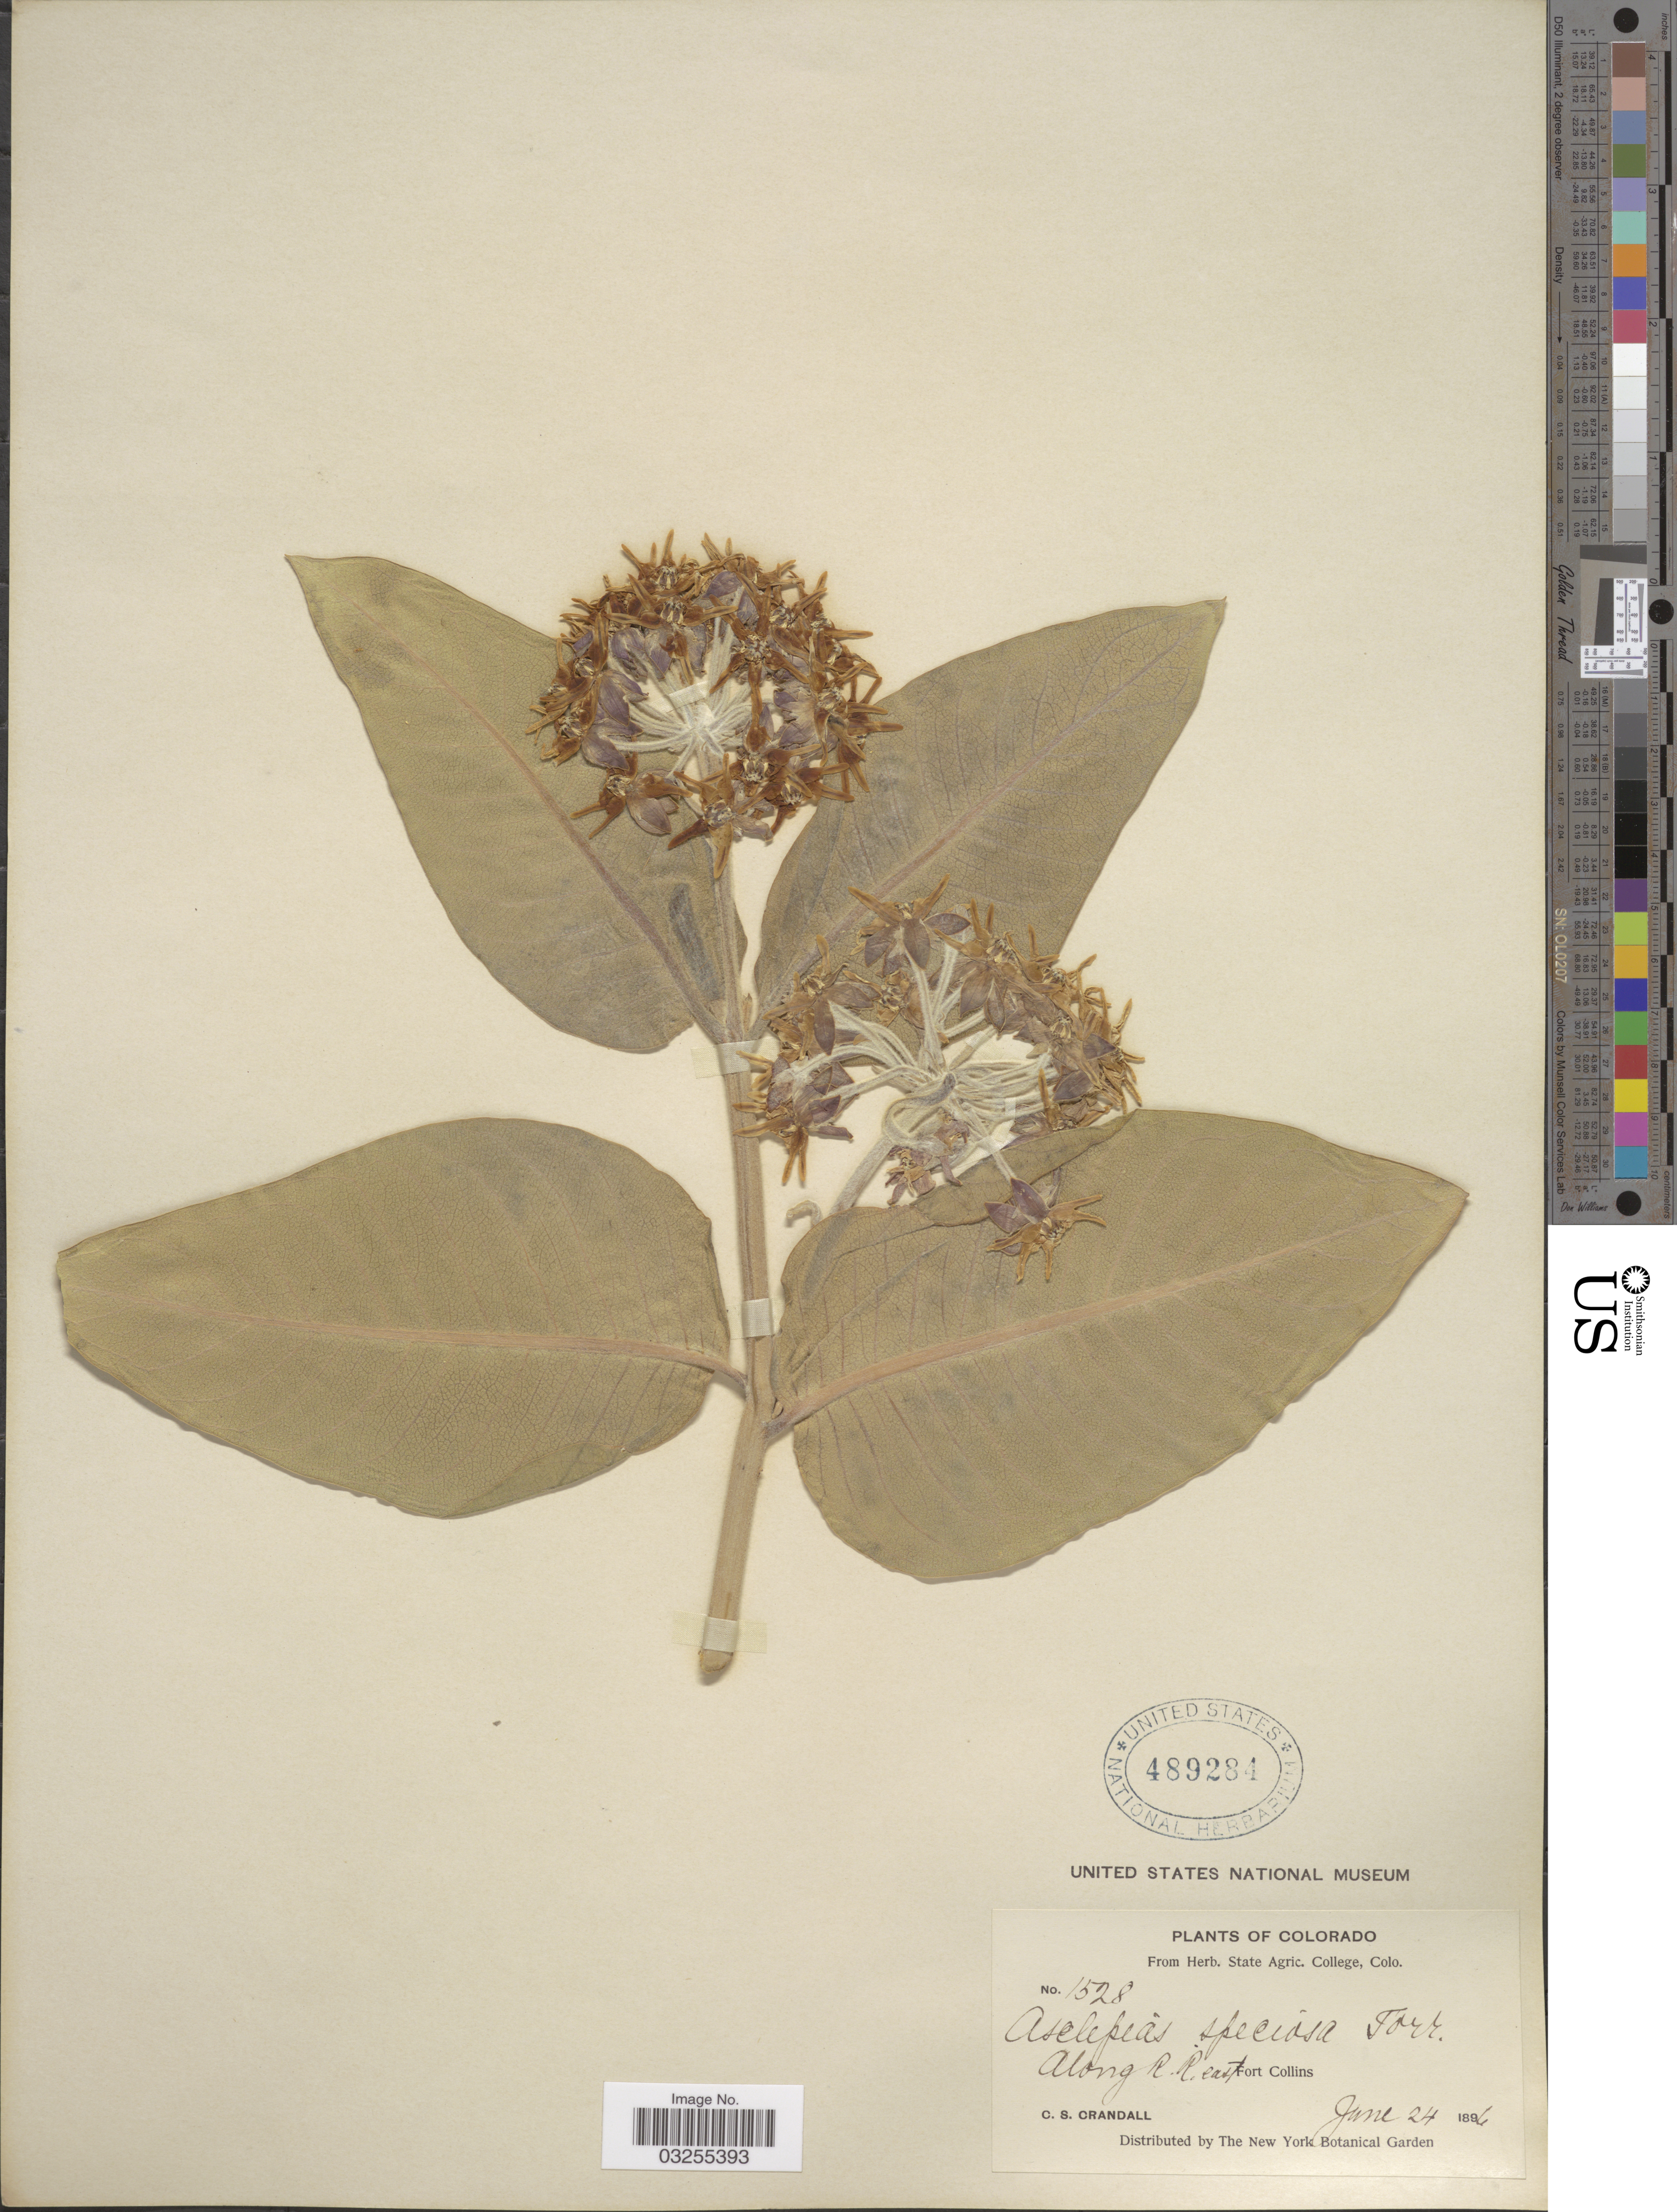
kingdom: Plantae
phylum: Tracheophyta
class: Magnoliopsida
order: Gentianales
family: Apocynaceae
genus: Asclepias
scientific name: Asclepias speciosa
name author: Torr.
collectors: C. Crandall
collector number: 1528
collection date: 1896-06-24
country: United States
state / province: Colorado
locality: Along R. R. east, Fort Collins.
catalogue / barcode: US 489284